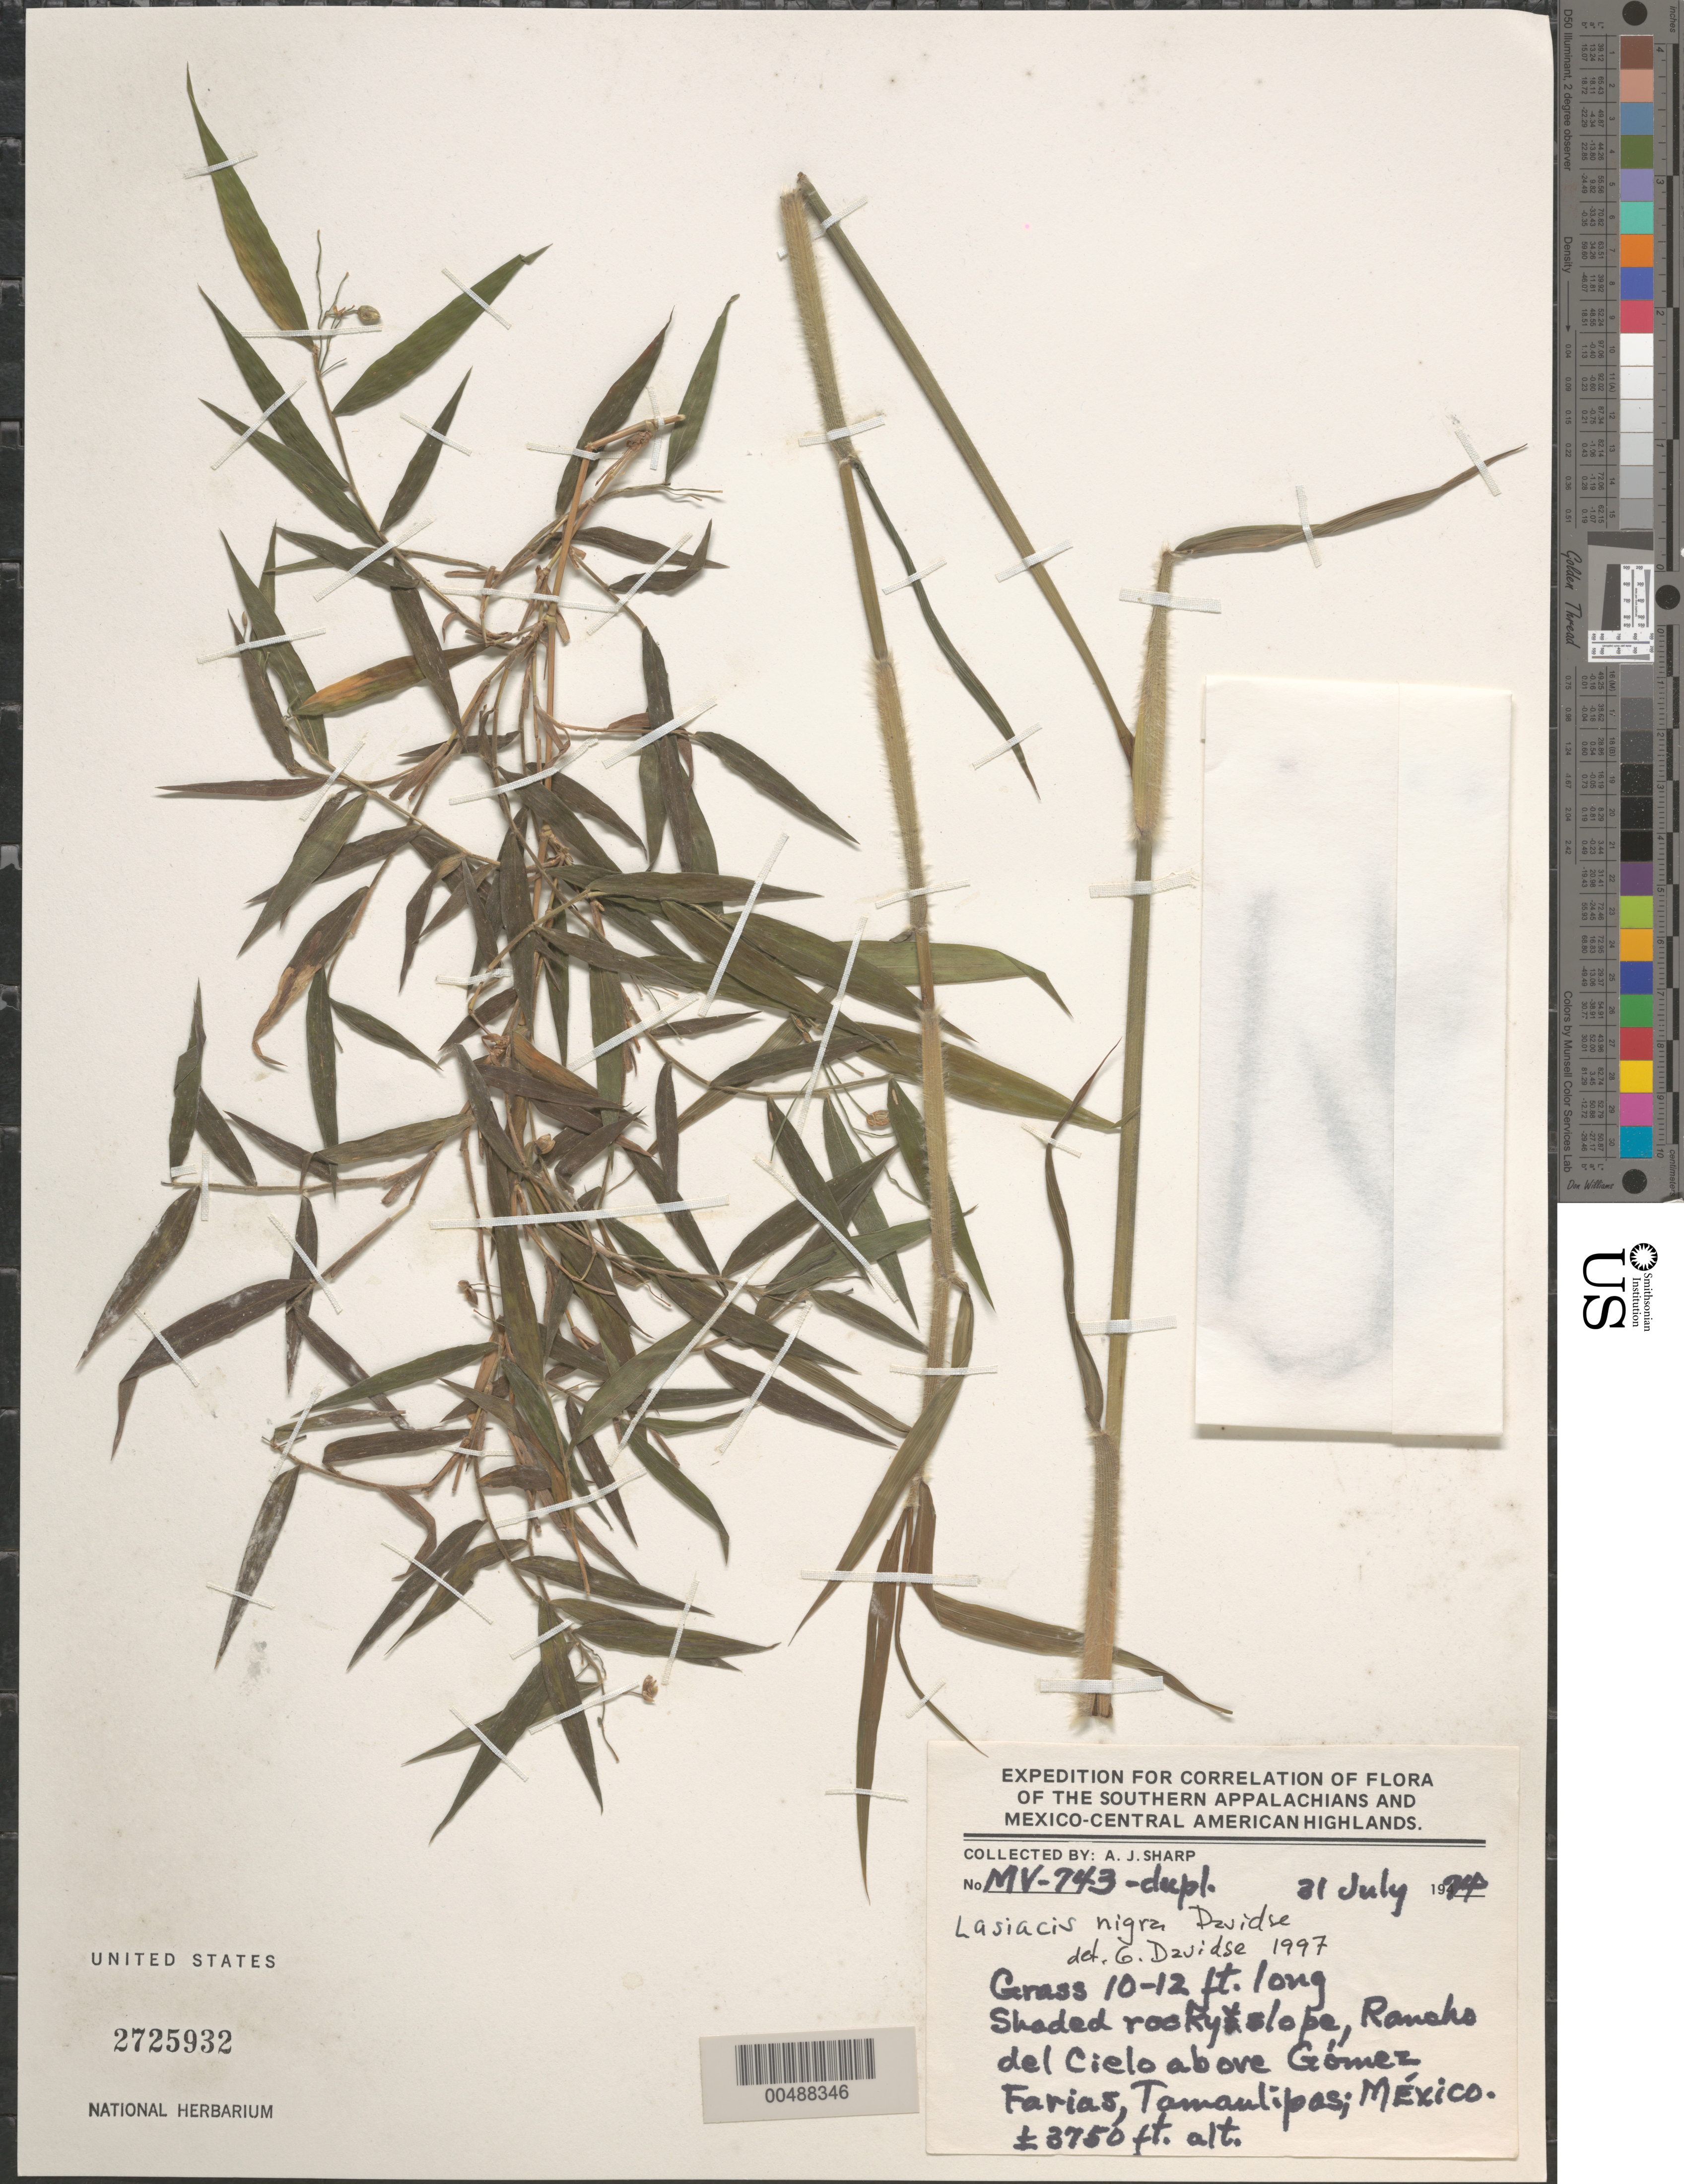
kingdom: Plantae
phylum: Tracheophyta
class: Liliopsida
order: Poales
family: Poaceae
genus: Lasiacis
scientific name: Lasiacis maxonii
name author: Swallen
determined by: Davidse, Gerrit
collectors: A. J. Sharp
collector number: MV-743-dupl.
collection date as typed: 31 Jul 1974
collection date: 1974-07-31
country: Mexico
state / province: Tamaulipas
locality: Rancho del Cielo above G¢mez Farias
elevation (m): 1143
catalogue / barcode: US 2725932